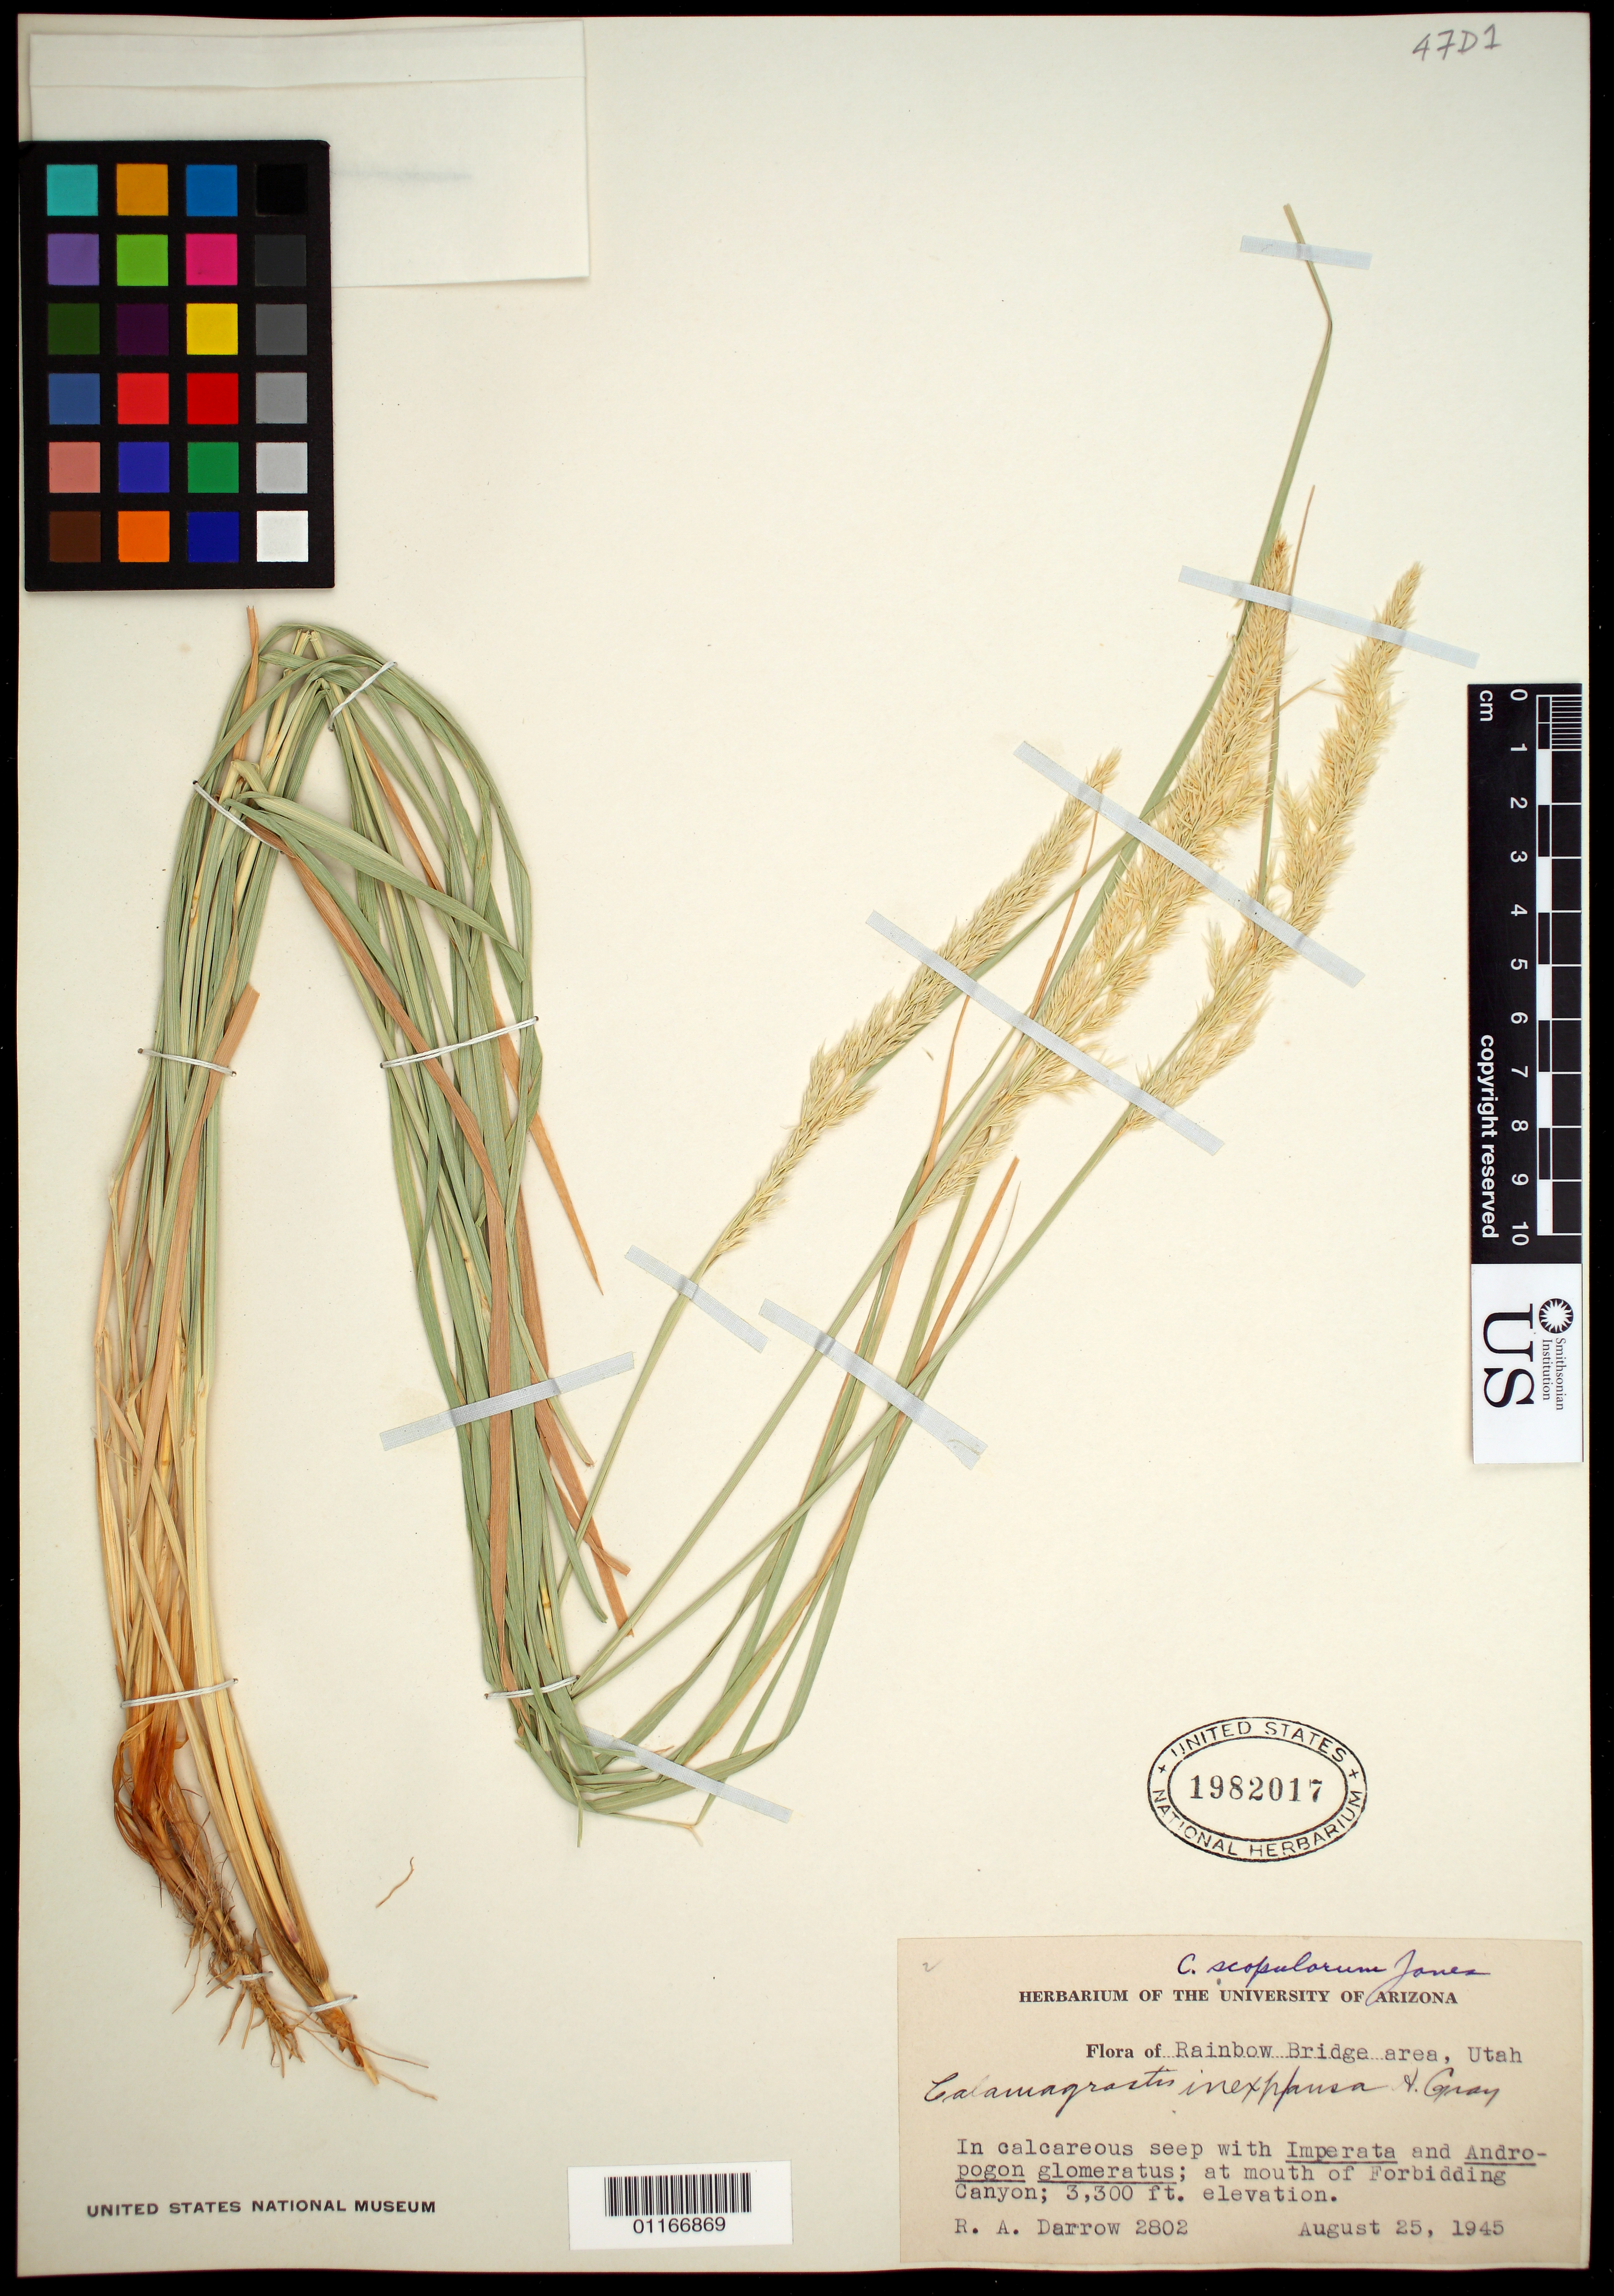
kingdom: Plantae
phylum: Tracheophyta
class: Liliopsida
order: Poales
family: Poaceae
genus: Calamagrostis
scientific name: Calamagrostis scopulorum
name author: M.E. Jones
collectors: R. A. Darrow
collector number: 2802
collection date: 1945-08-25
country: United States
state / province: Utah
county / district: San Juan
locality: Rainbow Bridge area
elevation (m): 1006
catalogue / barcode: US 1982017